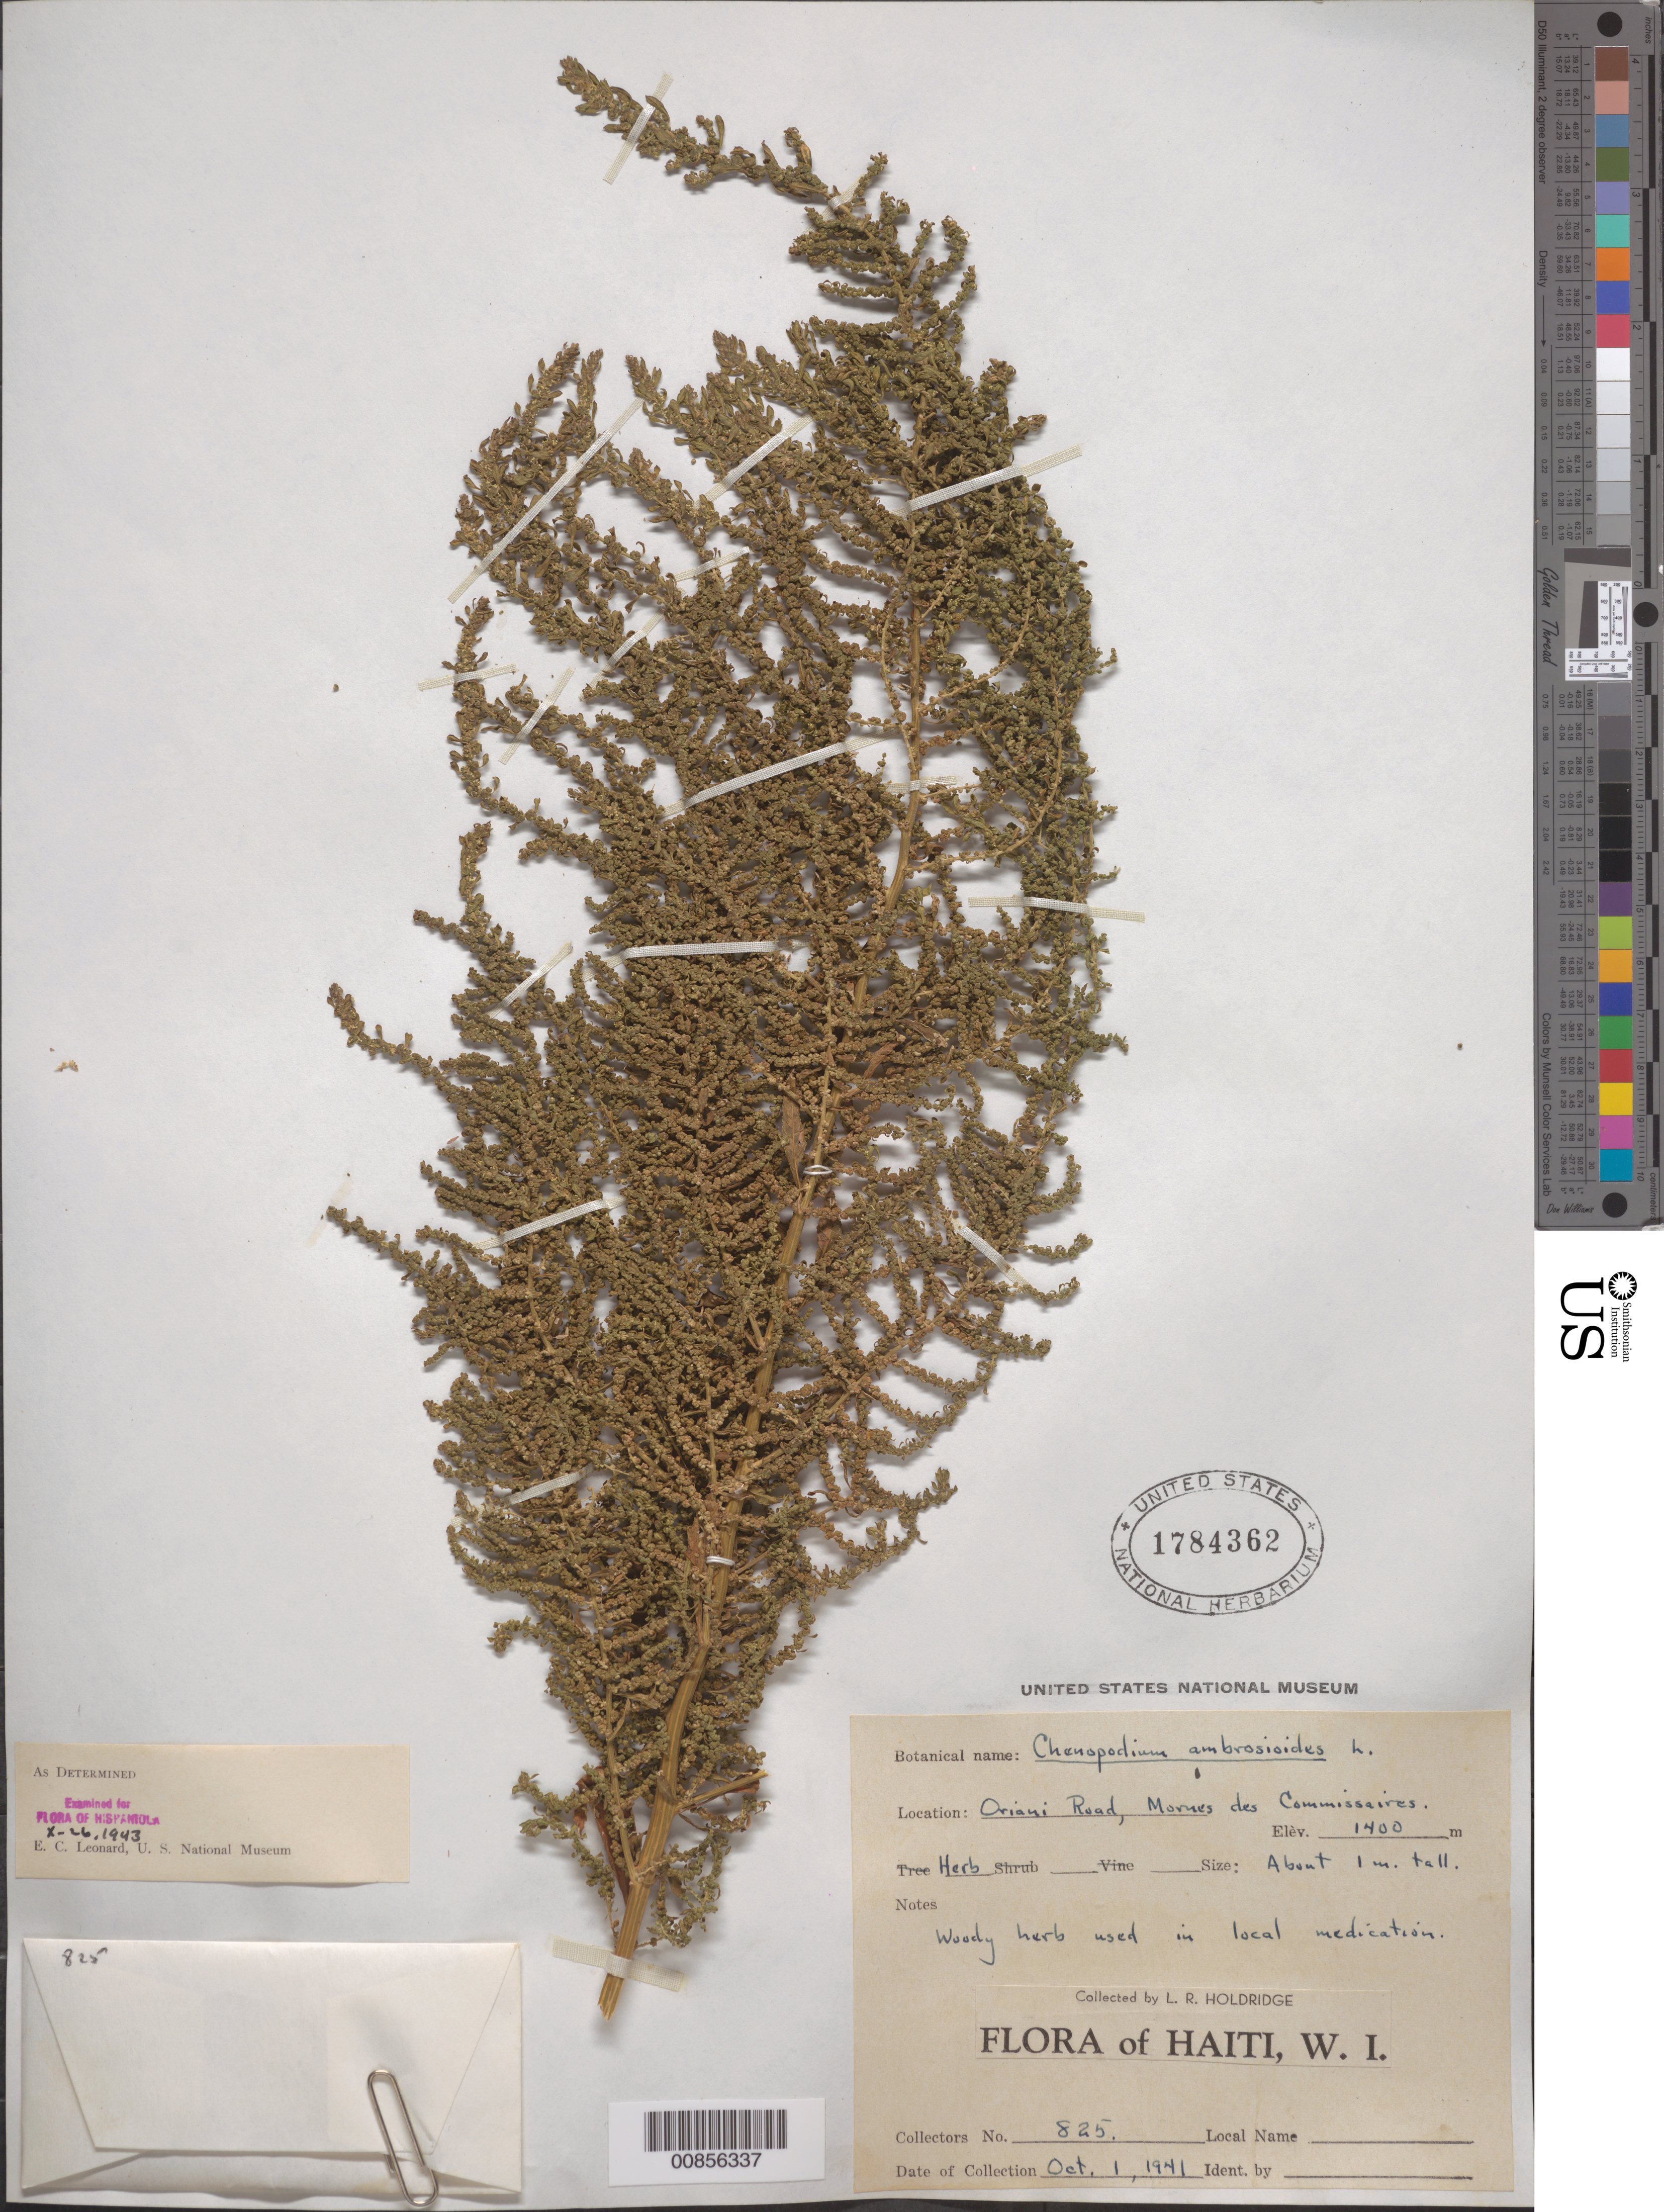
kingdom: Plantae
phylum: Tracheophyta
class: Magnoliopsida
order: Caryophyllales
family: Amaranthaceae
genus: Chenopodium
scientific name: Chenopodium ambrosioides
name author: L.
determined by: Leonard, Emery C., (US)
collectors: L. Holdridge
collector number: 825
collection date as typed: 01 Oct 1941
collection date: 1941-10-01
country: Haiti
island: Hispaniola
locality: Oriani Road, Mornes des Commissaires.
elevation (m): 1400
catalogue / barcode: US 1784362